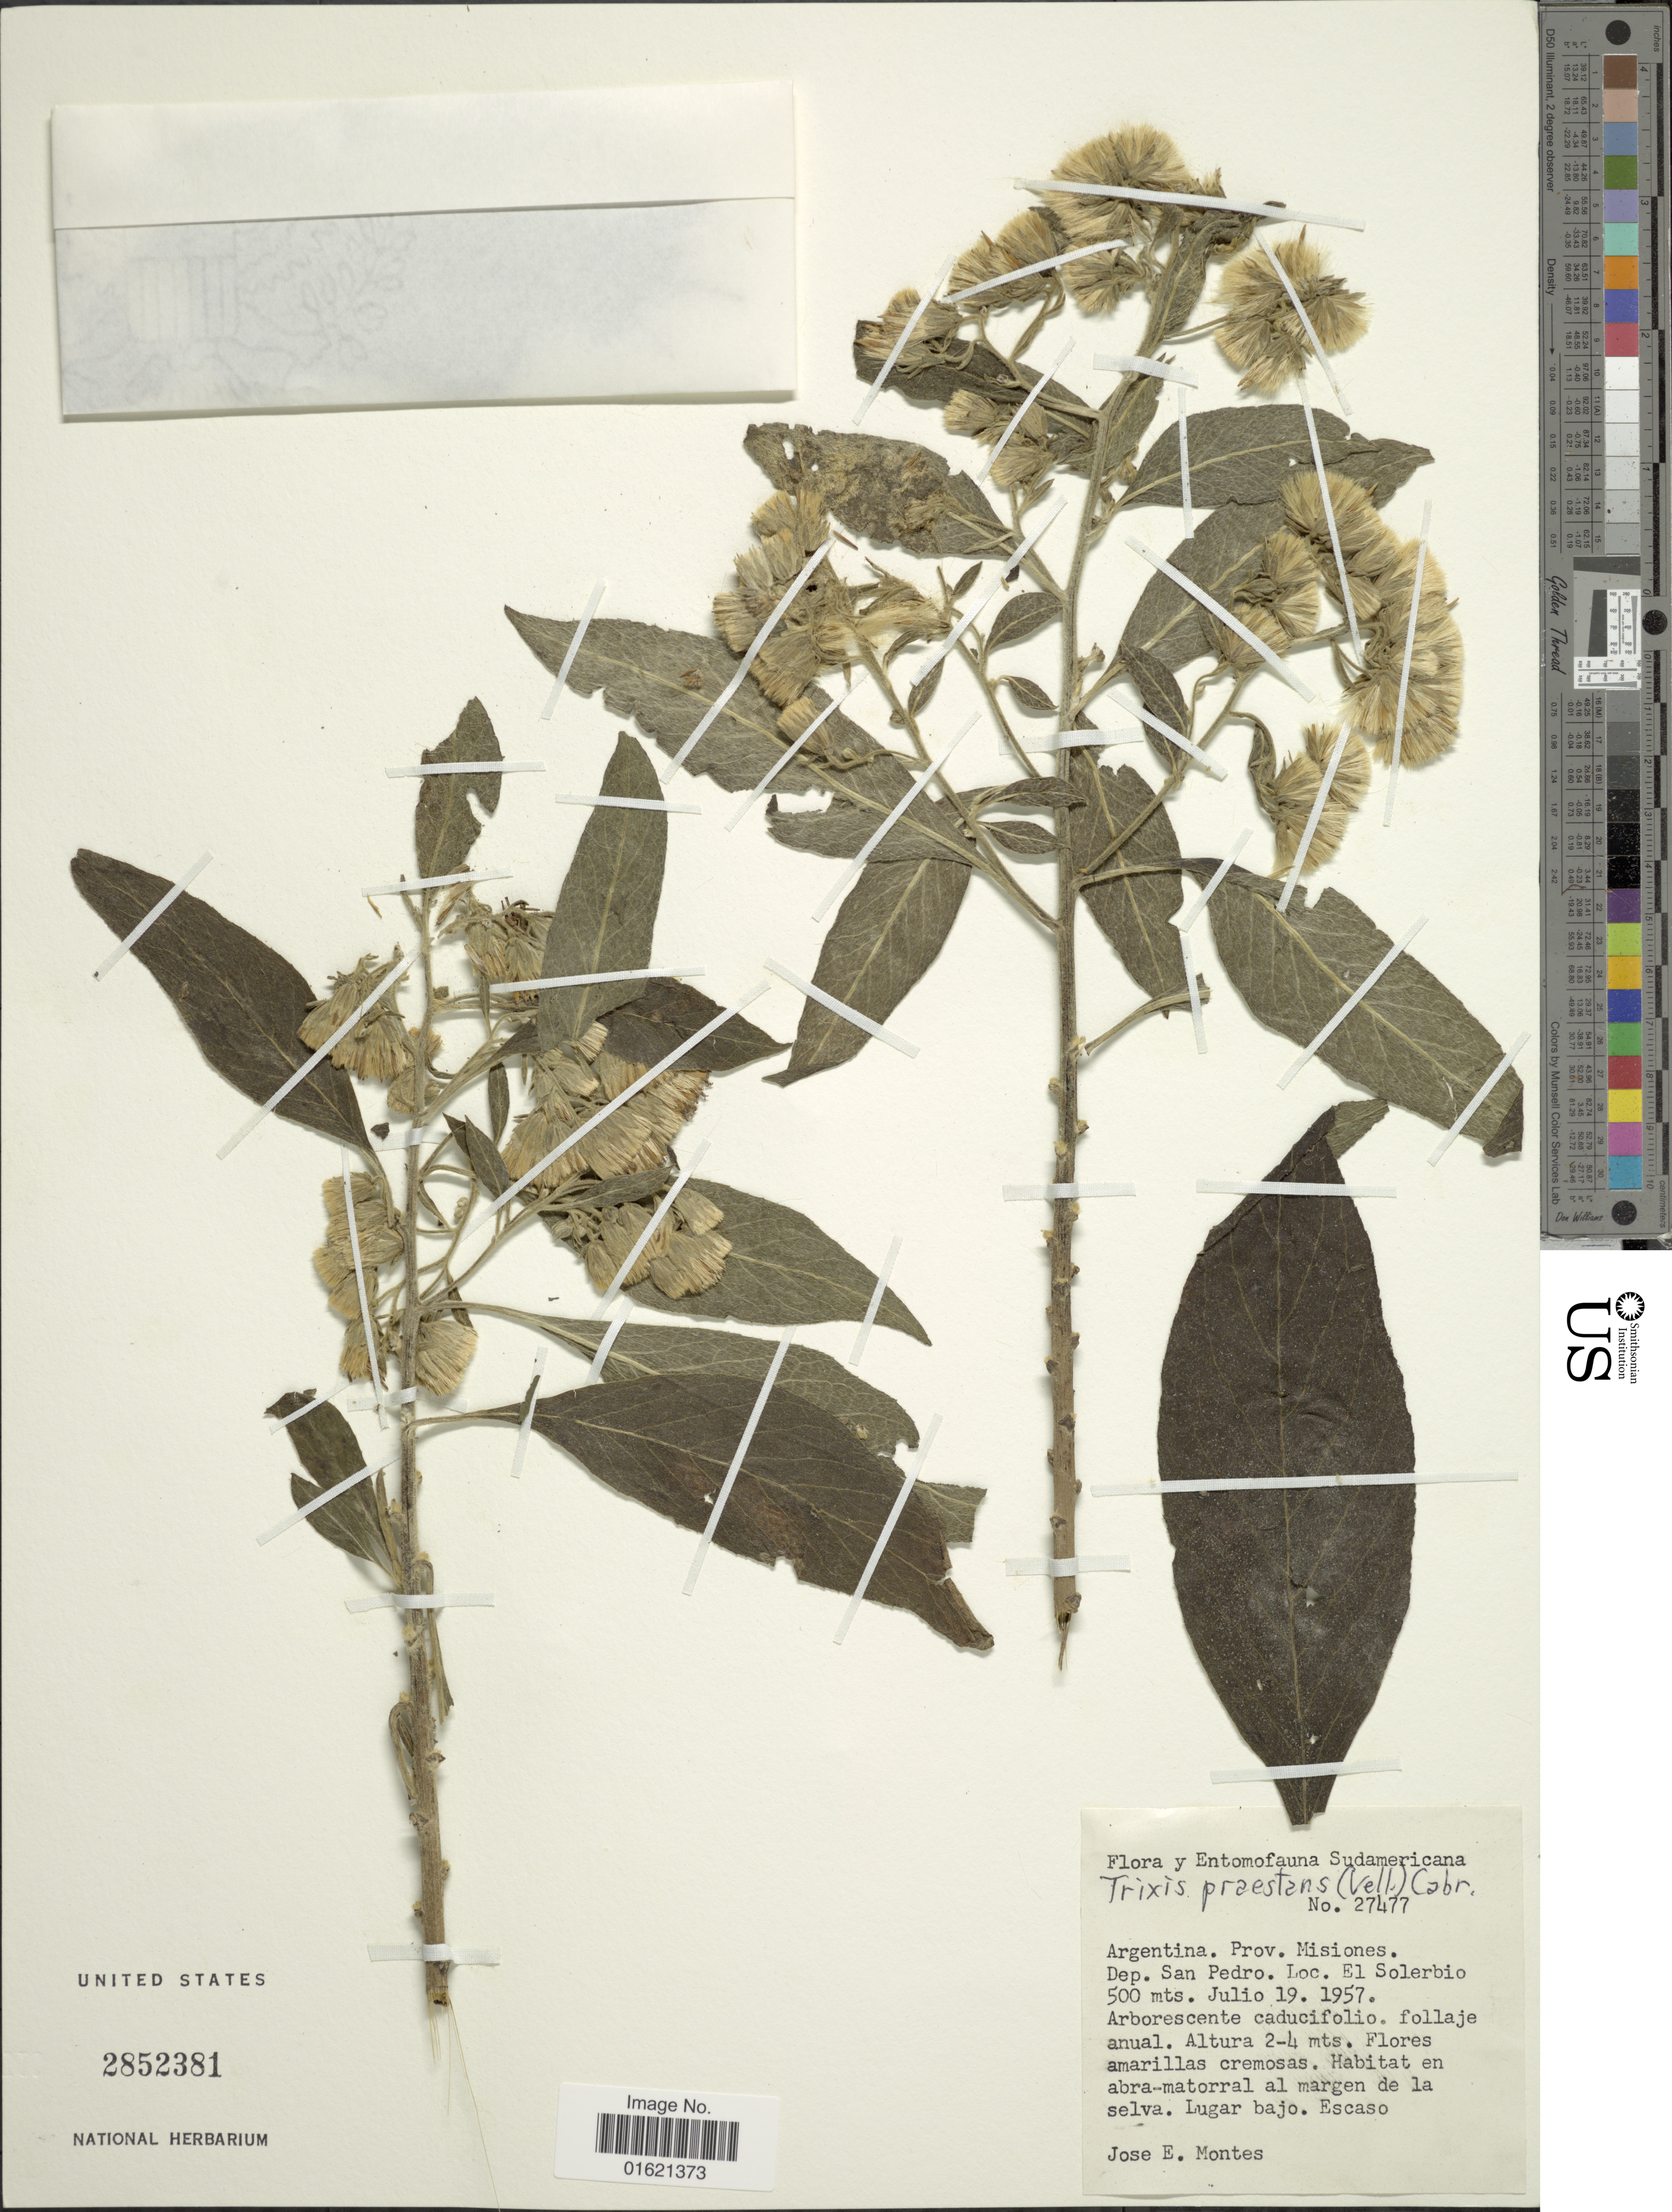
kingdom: Plantae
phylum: Tracheophyta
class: Magnoliopsida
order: Asterales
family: Asteraceae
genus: Trixis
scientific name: Trixis praestans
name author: (Vell.) Cabrera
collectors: J. E. Montes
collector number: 27477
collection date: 1957-07-19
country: Argentina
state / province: Misiones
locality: Dep. San Pedro. Loc. El Solerbio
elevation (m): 500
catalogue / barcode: US 2852381